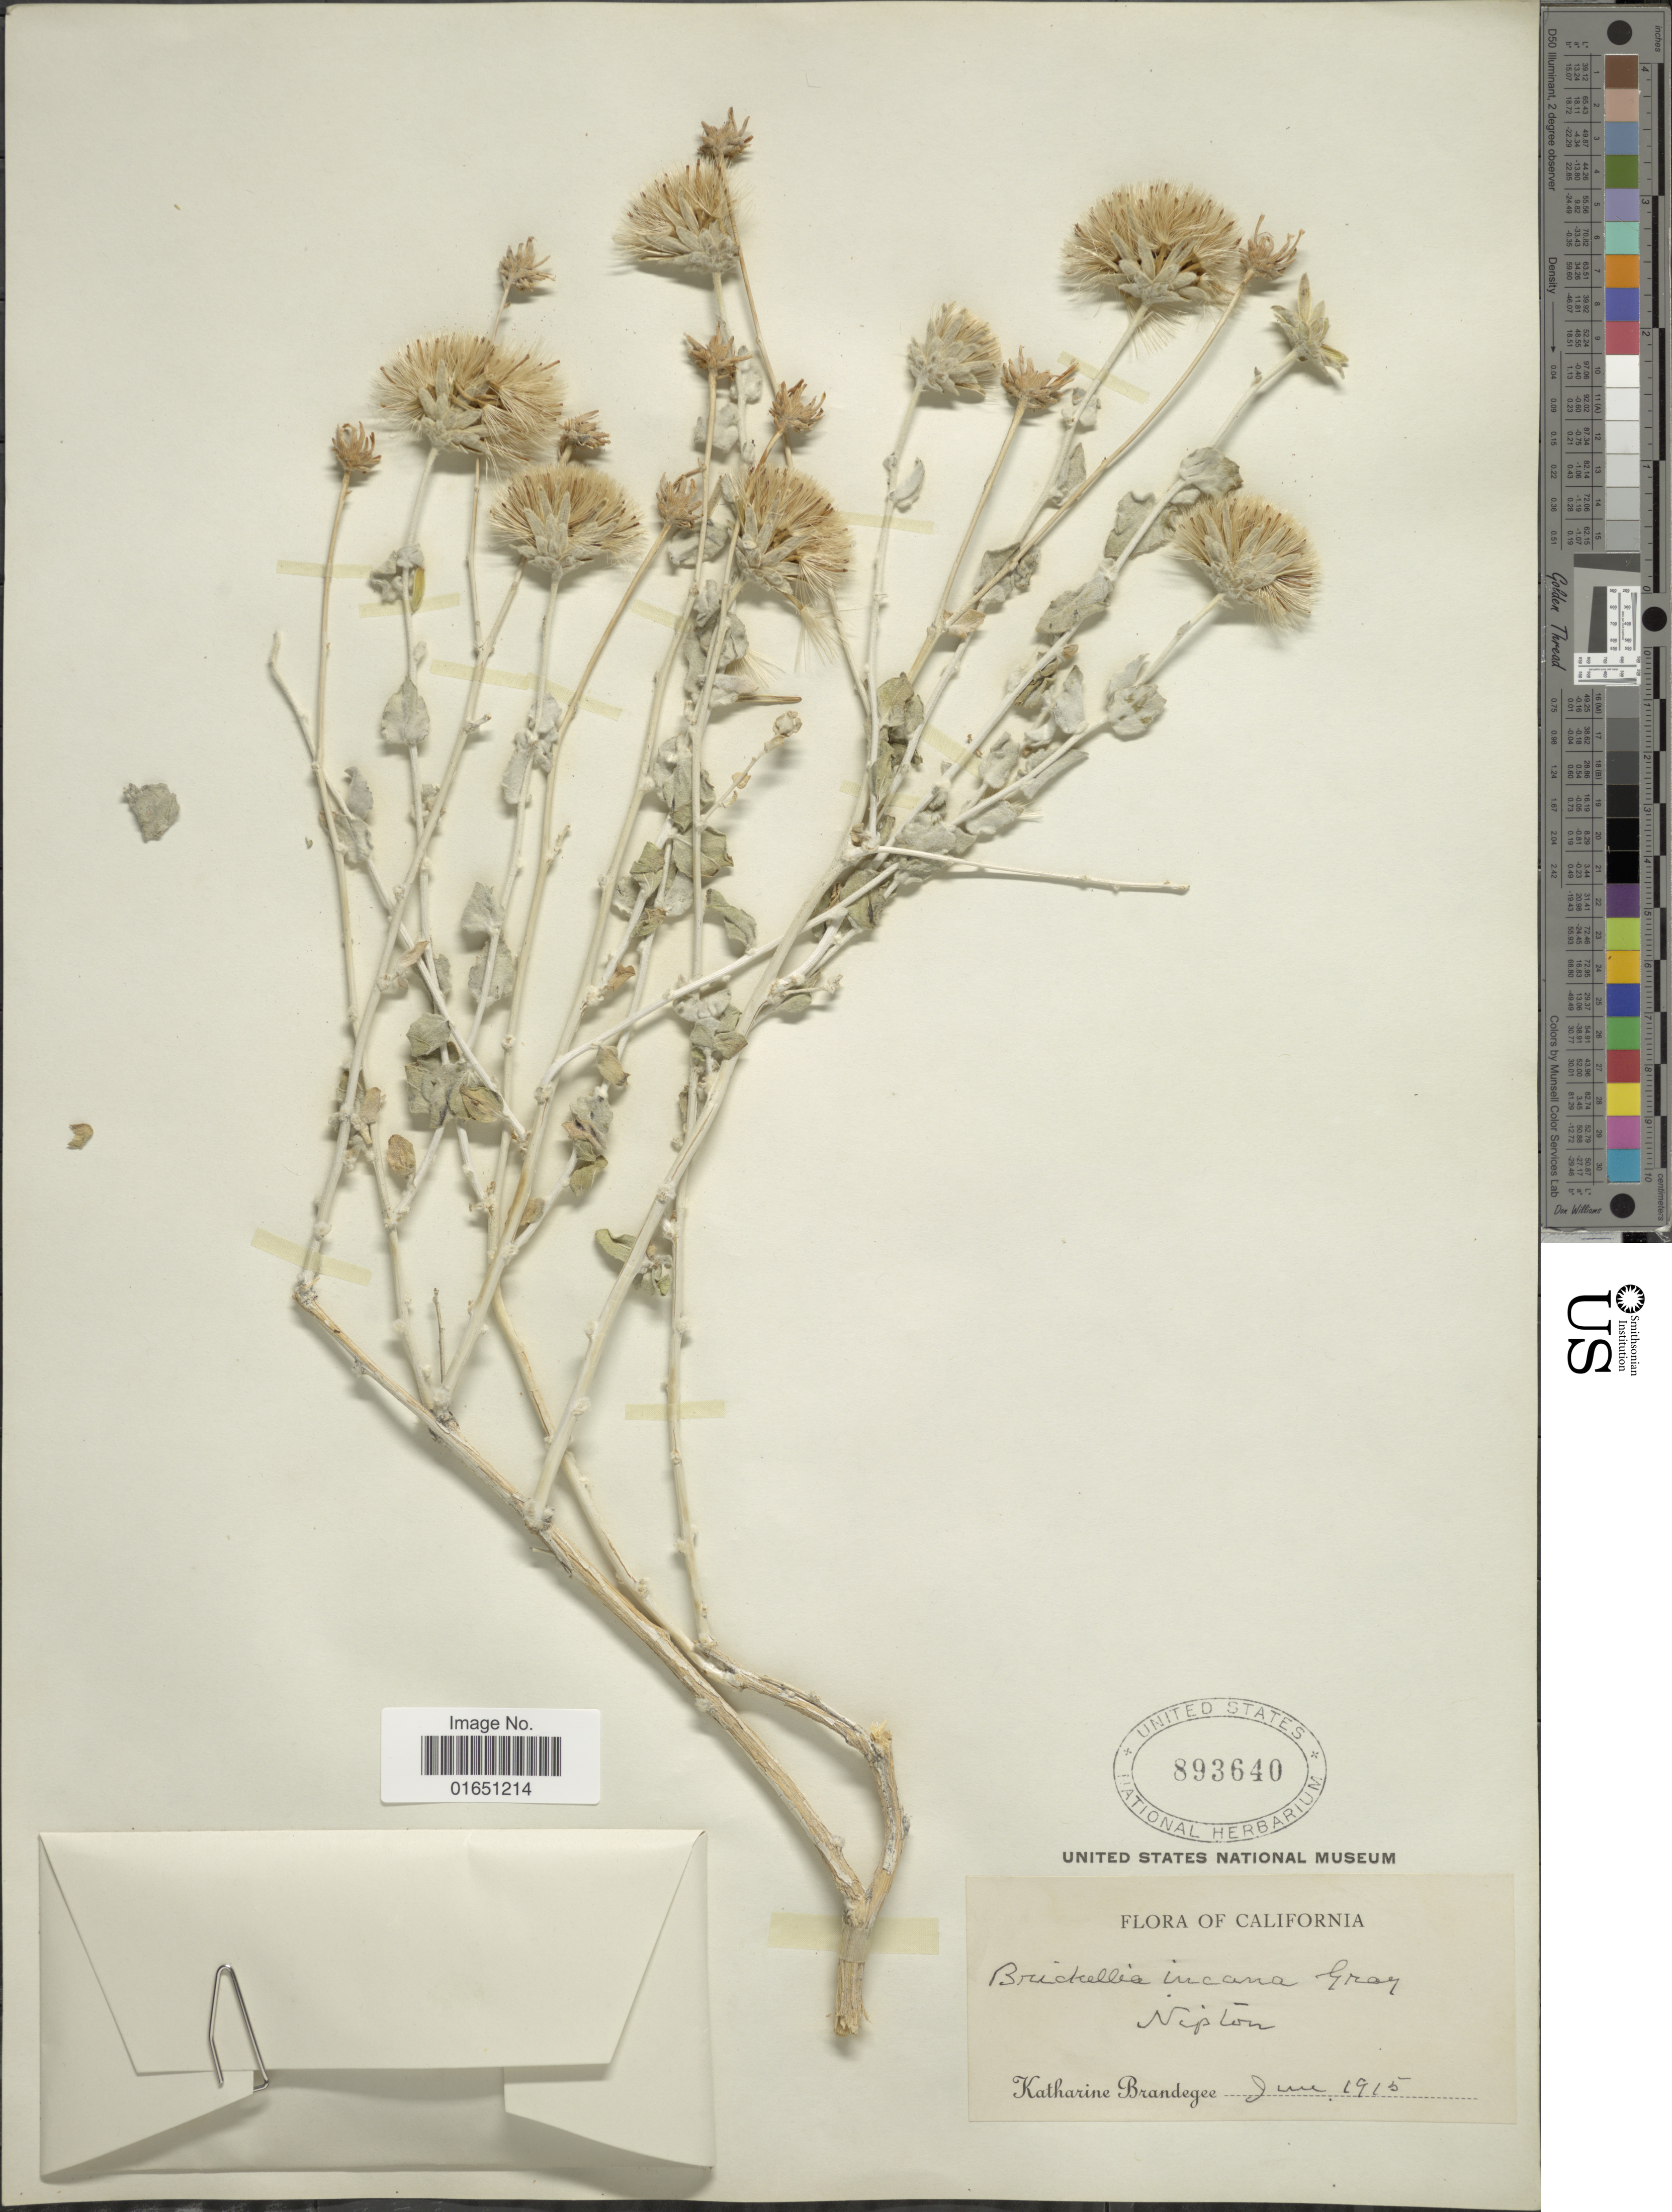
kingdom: Plantae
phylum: Tracheophyta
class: Magnoliopsida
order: Asterales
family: Asteraceae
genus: Brickellia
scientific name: Brickellia incana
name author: A. Gray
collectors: M. K. Brandegee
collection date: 1915-06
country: United States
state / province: California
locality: Nipton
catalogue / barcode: US 893640